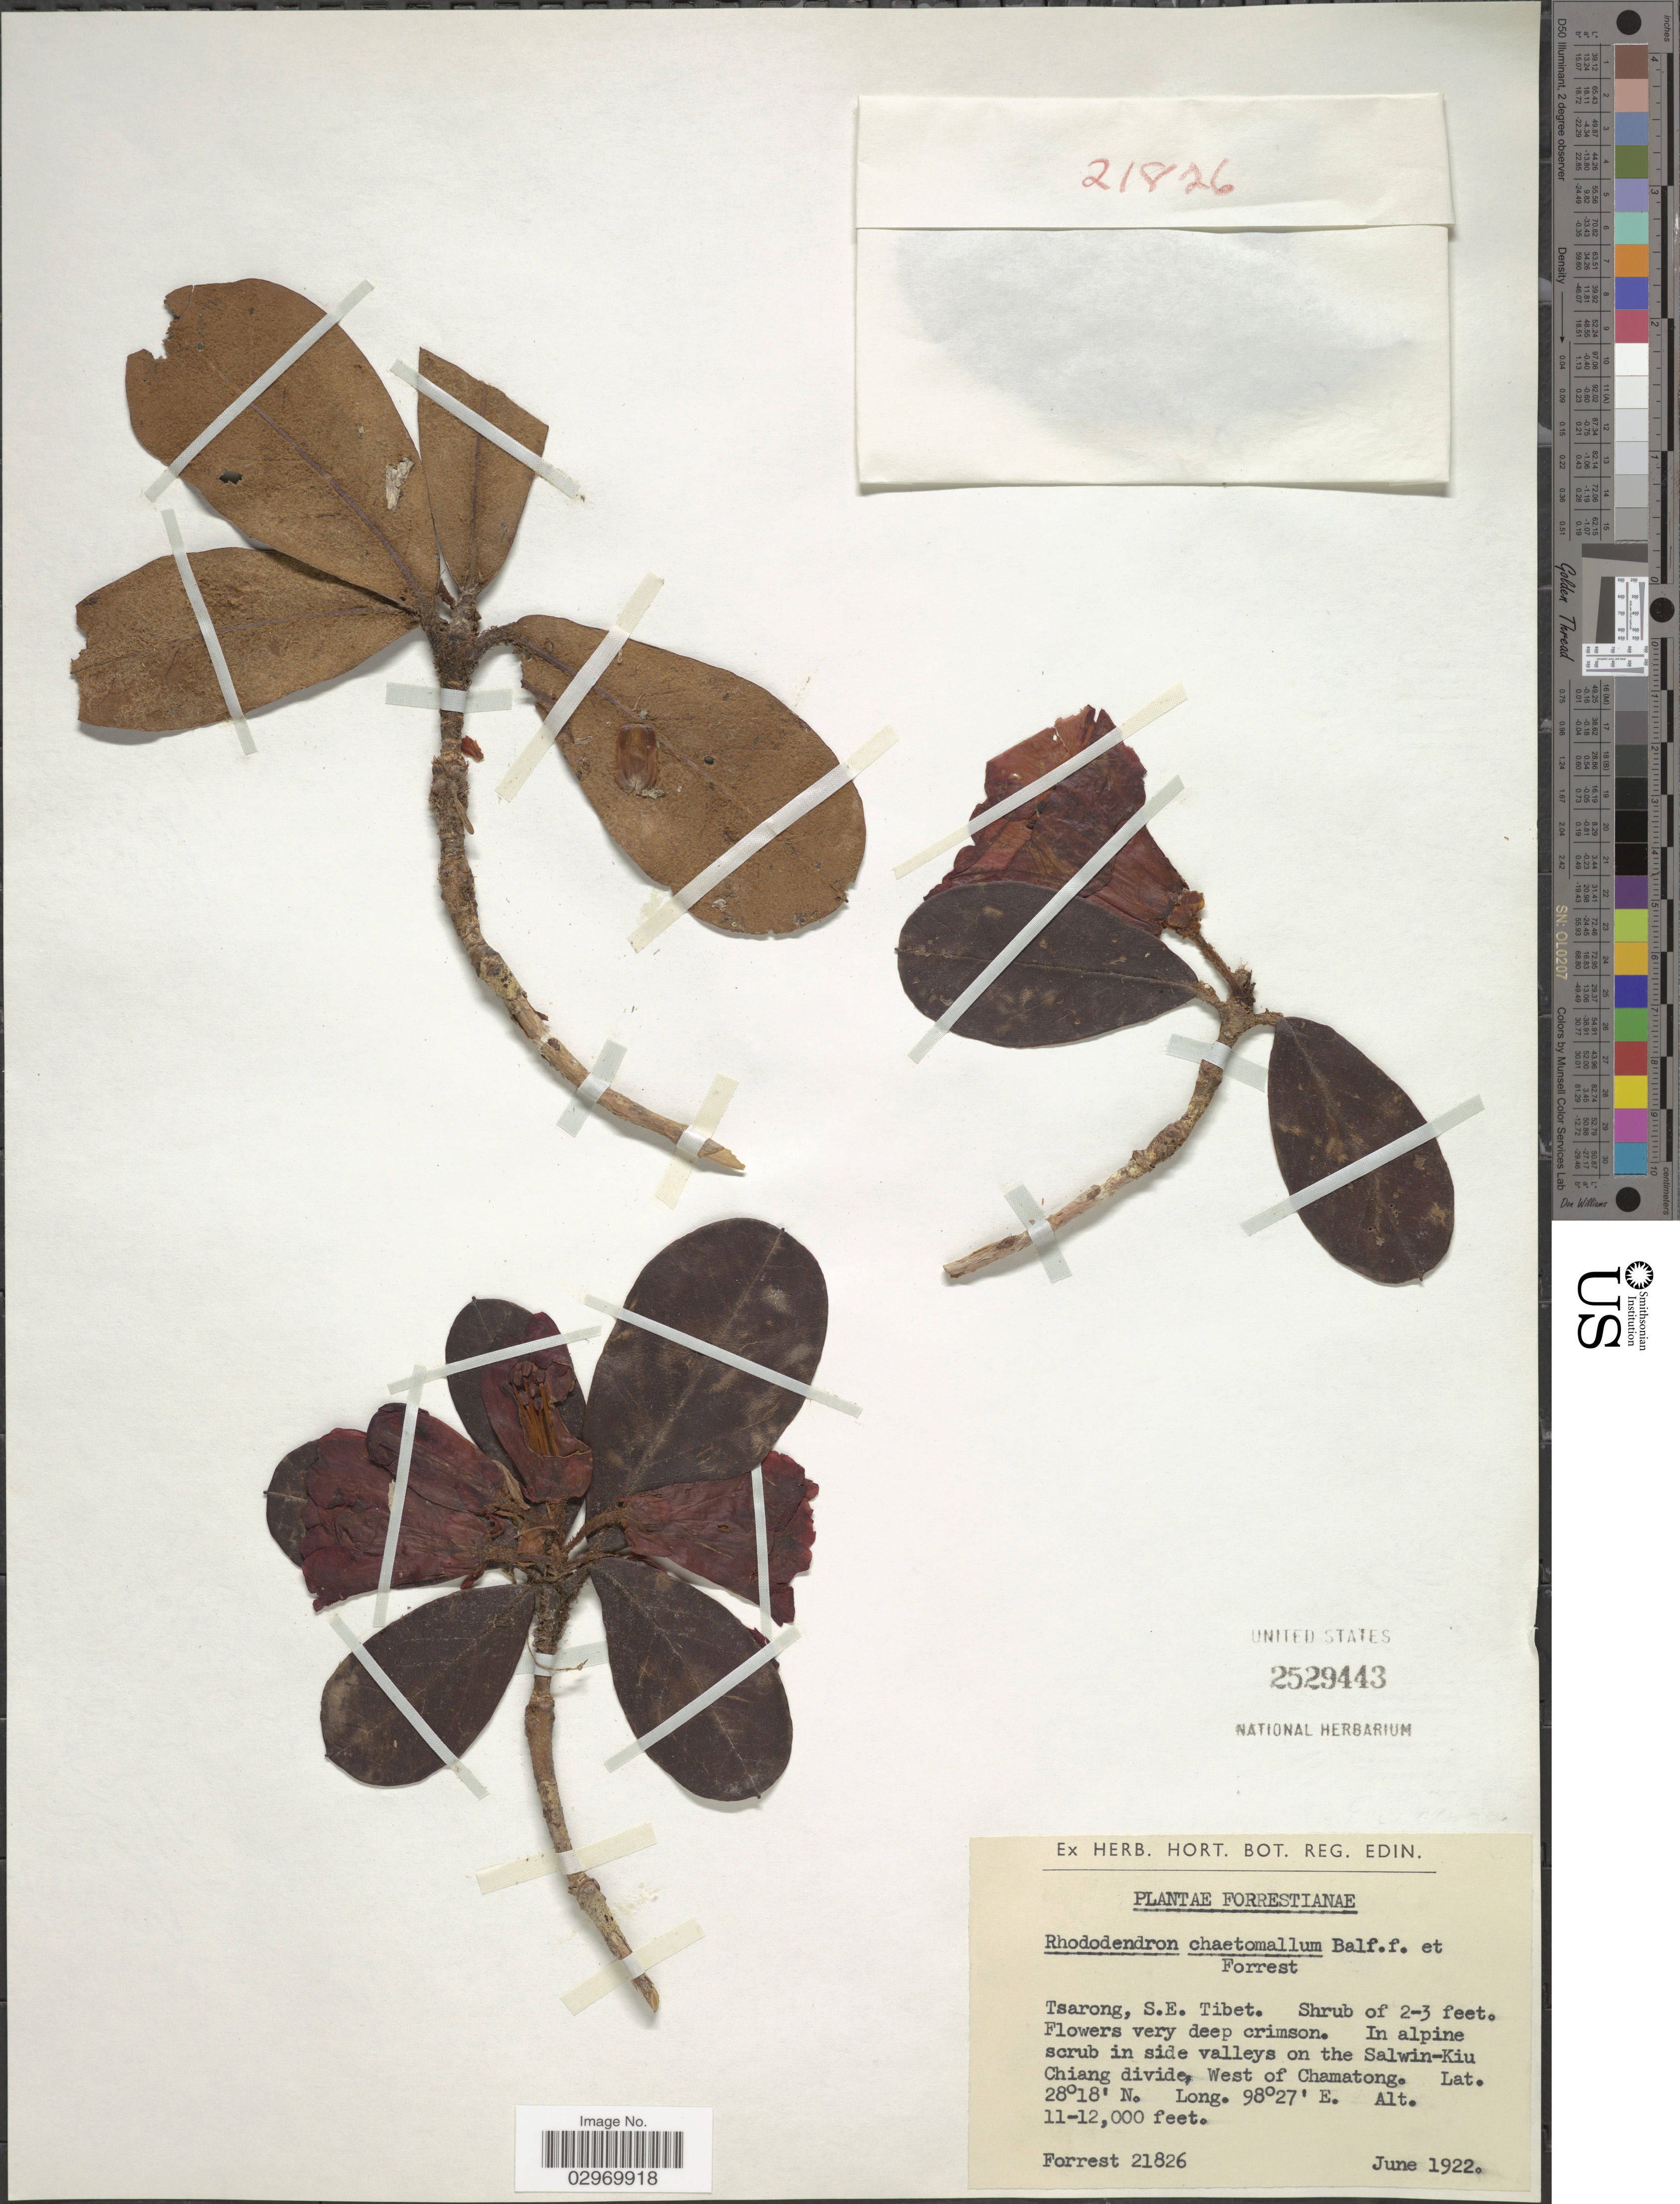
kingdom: Plantae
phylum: Tracheophyta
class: Magnoliopsida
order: Ericales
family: Ericaceae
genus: Rhododendron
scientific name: Rhododendron chaetomallum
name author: Balf. f. & Forrest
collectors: -. Forrest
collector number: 21826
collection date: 1922-06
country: China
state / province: Xizang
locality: Tsarong, S.E. Tibet, In alpine scrub in side valleys on the Salwin-Kiu Chiang divide, West of Chamatong.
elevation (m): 3353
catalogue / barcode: US 2529443